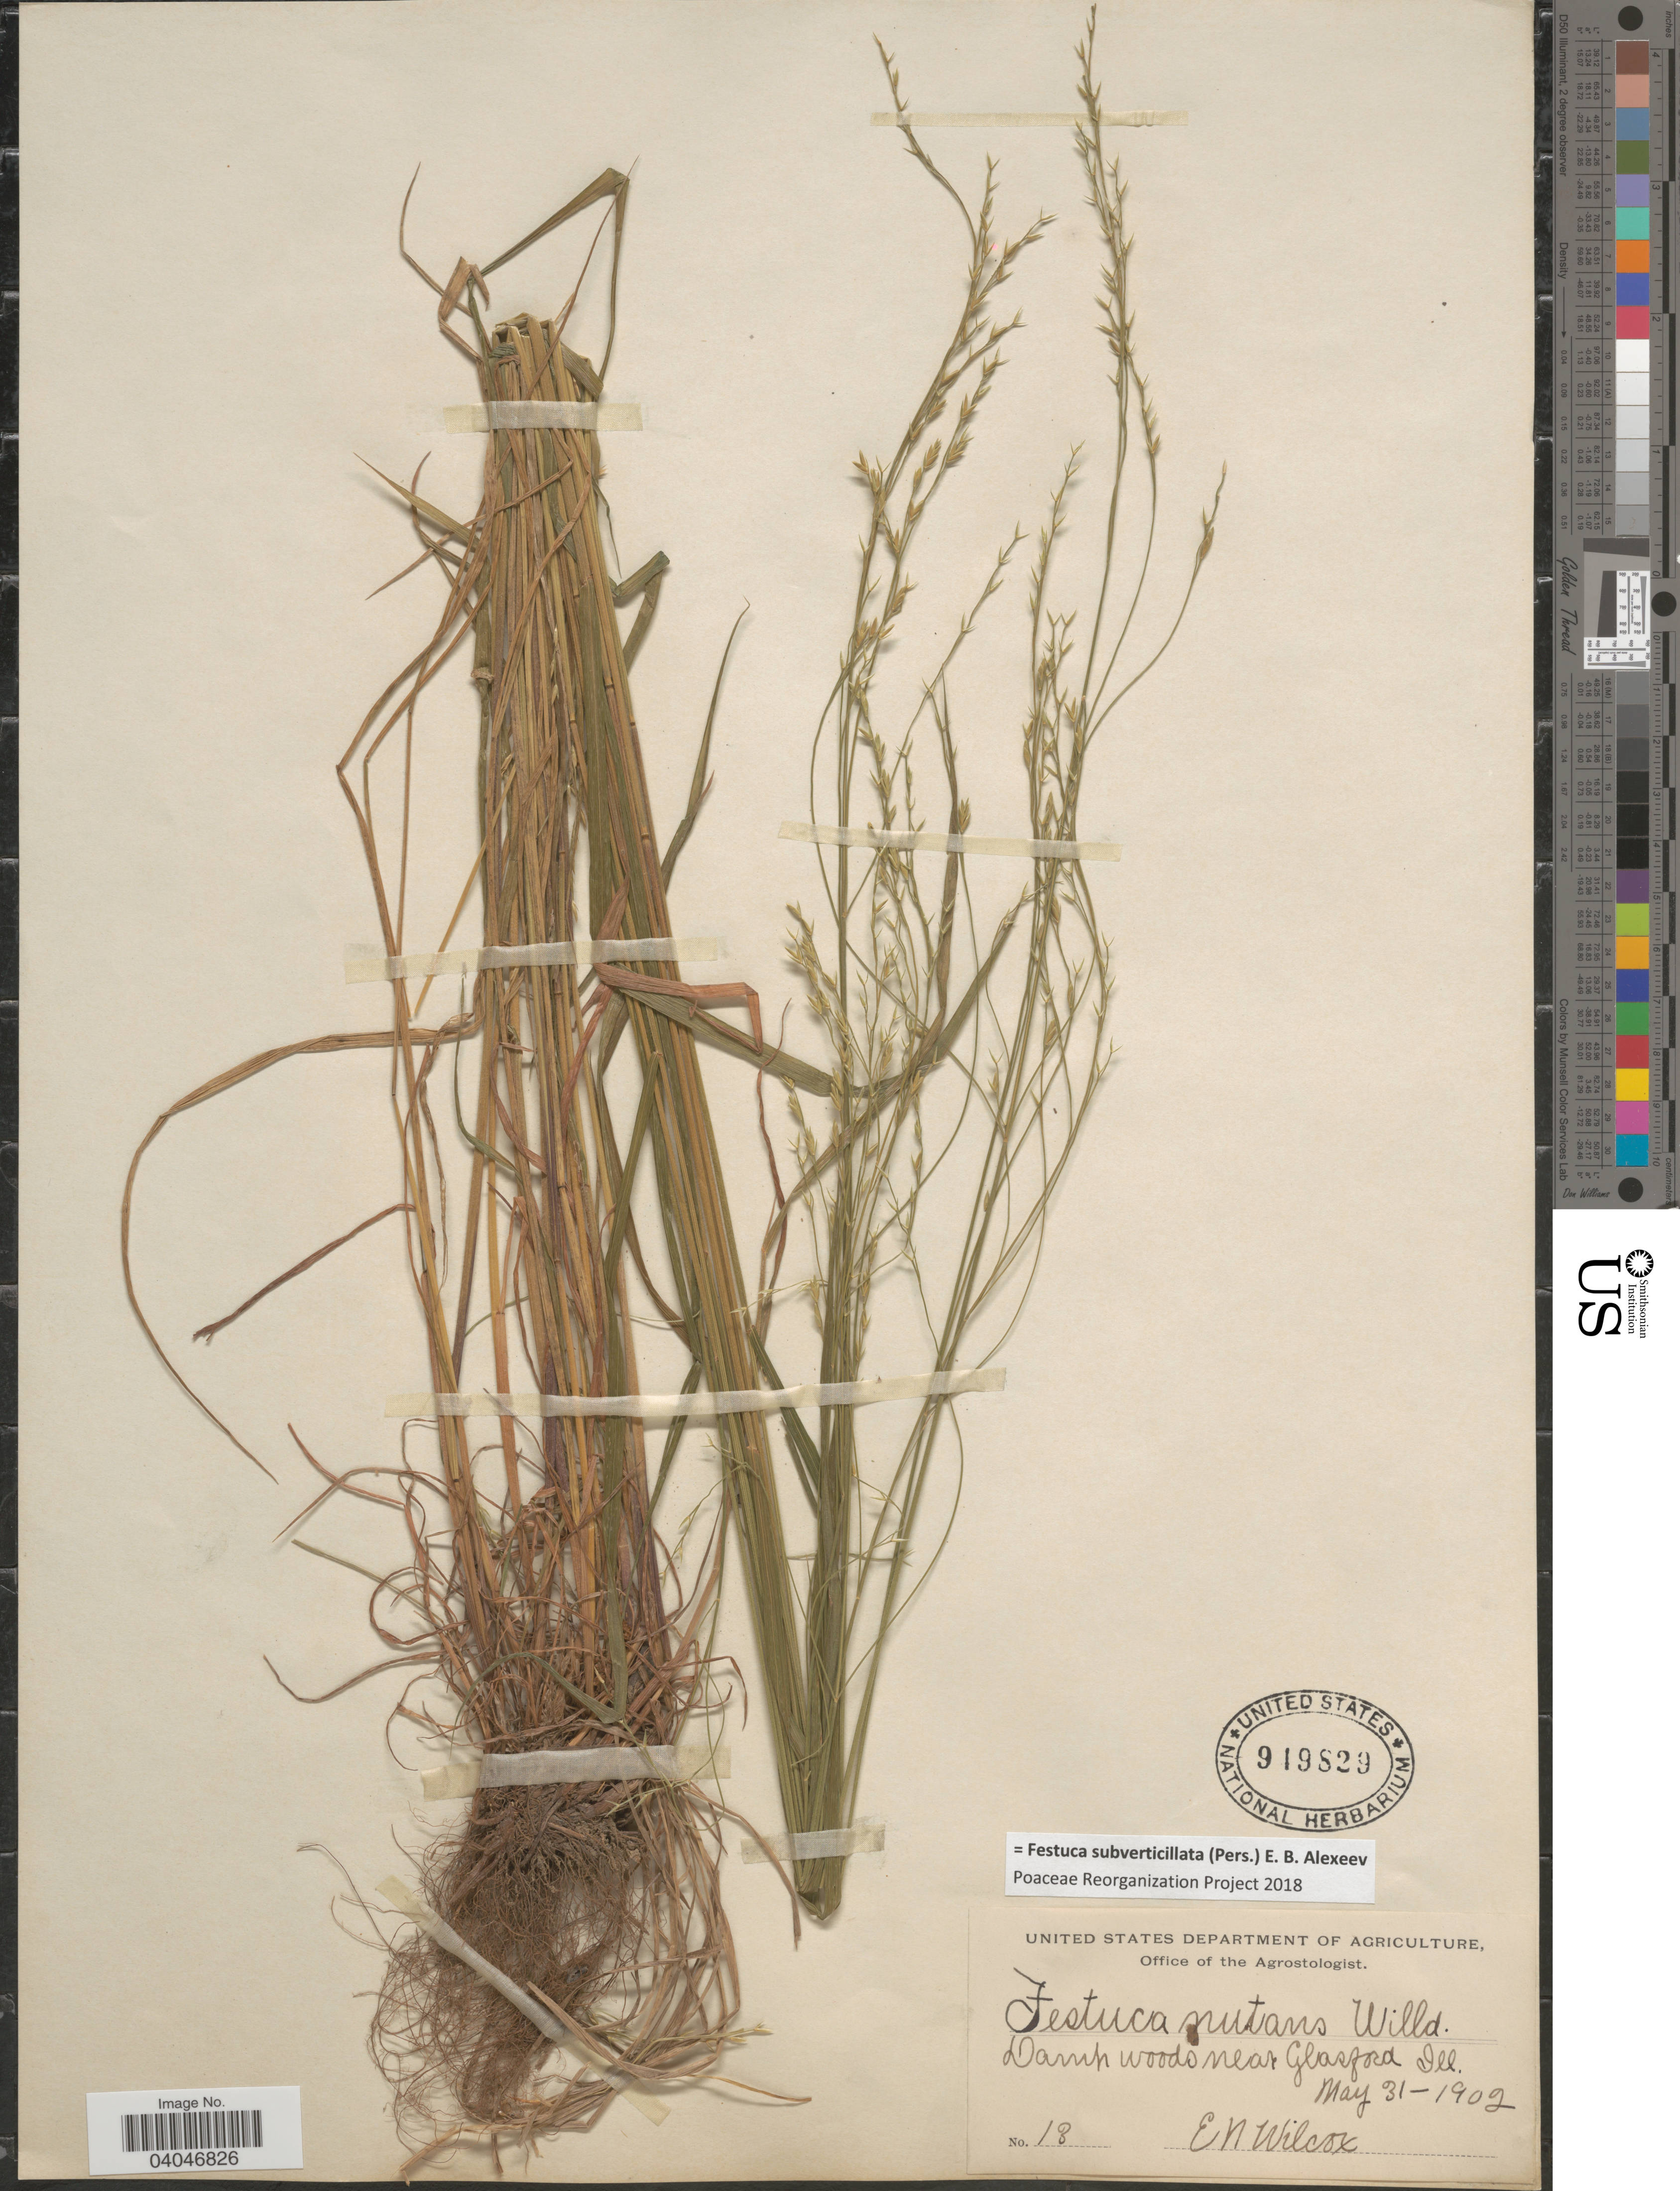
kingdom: Plantae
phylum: Tracheophyta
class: Liliopsida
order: Poales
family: Poaceae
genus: Festuca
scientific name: Festuca subverticillata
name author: (Pers.) E.B. Alexeev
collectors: E. Wilcox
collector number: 18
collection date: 1902-05-31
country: United States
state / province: Illinois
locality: Damp woods near Glasford.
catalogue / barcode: US 949829